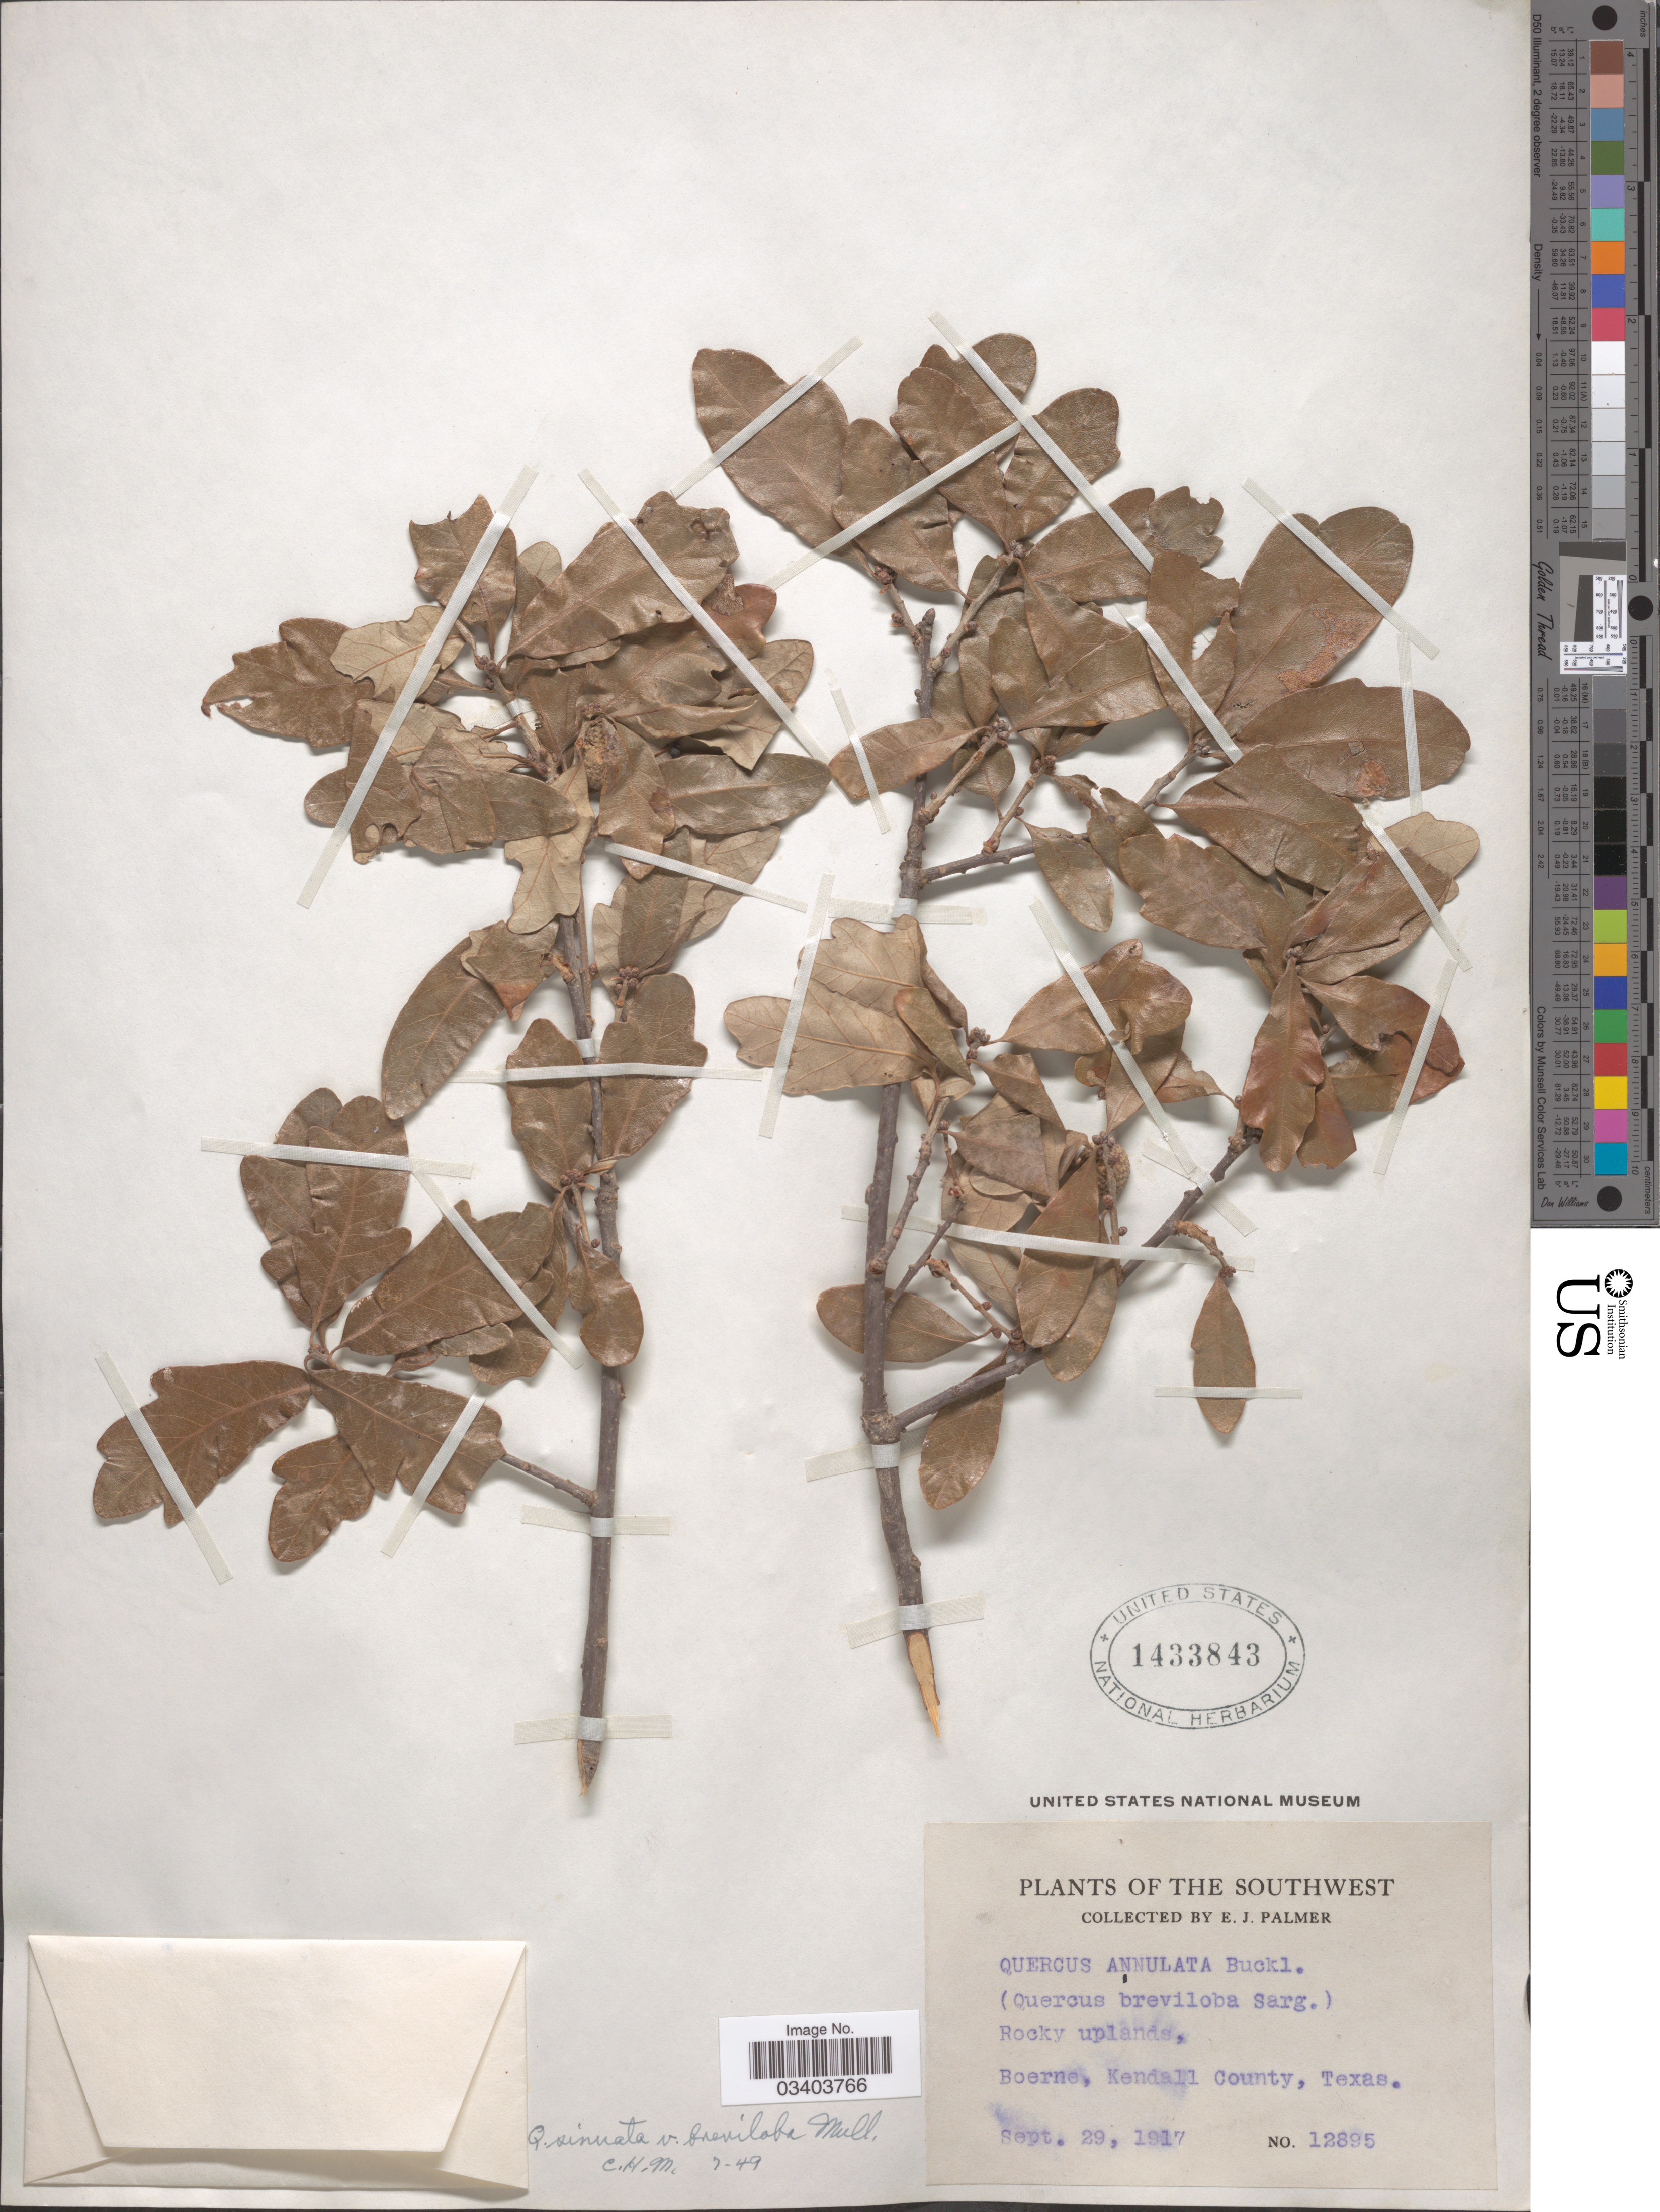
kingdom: Plantae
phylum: Tracheophyta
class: Magnoliopsida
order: Fagales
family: Fagaceae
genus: Quercus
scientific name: Quercus breviloba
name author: (Torr.) Sarg.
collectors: E. J. Palmer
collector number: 12895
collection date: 1917-09-29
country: United States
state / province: Texas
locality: The Southwest. Boerne, Kendall County.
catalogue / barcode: US 1433843